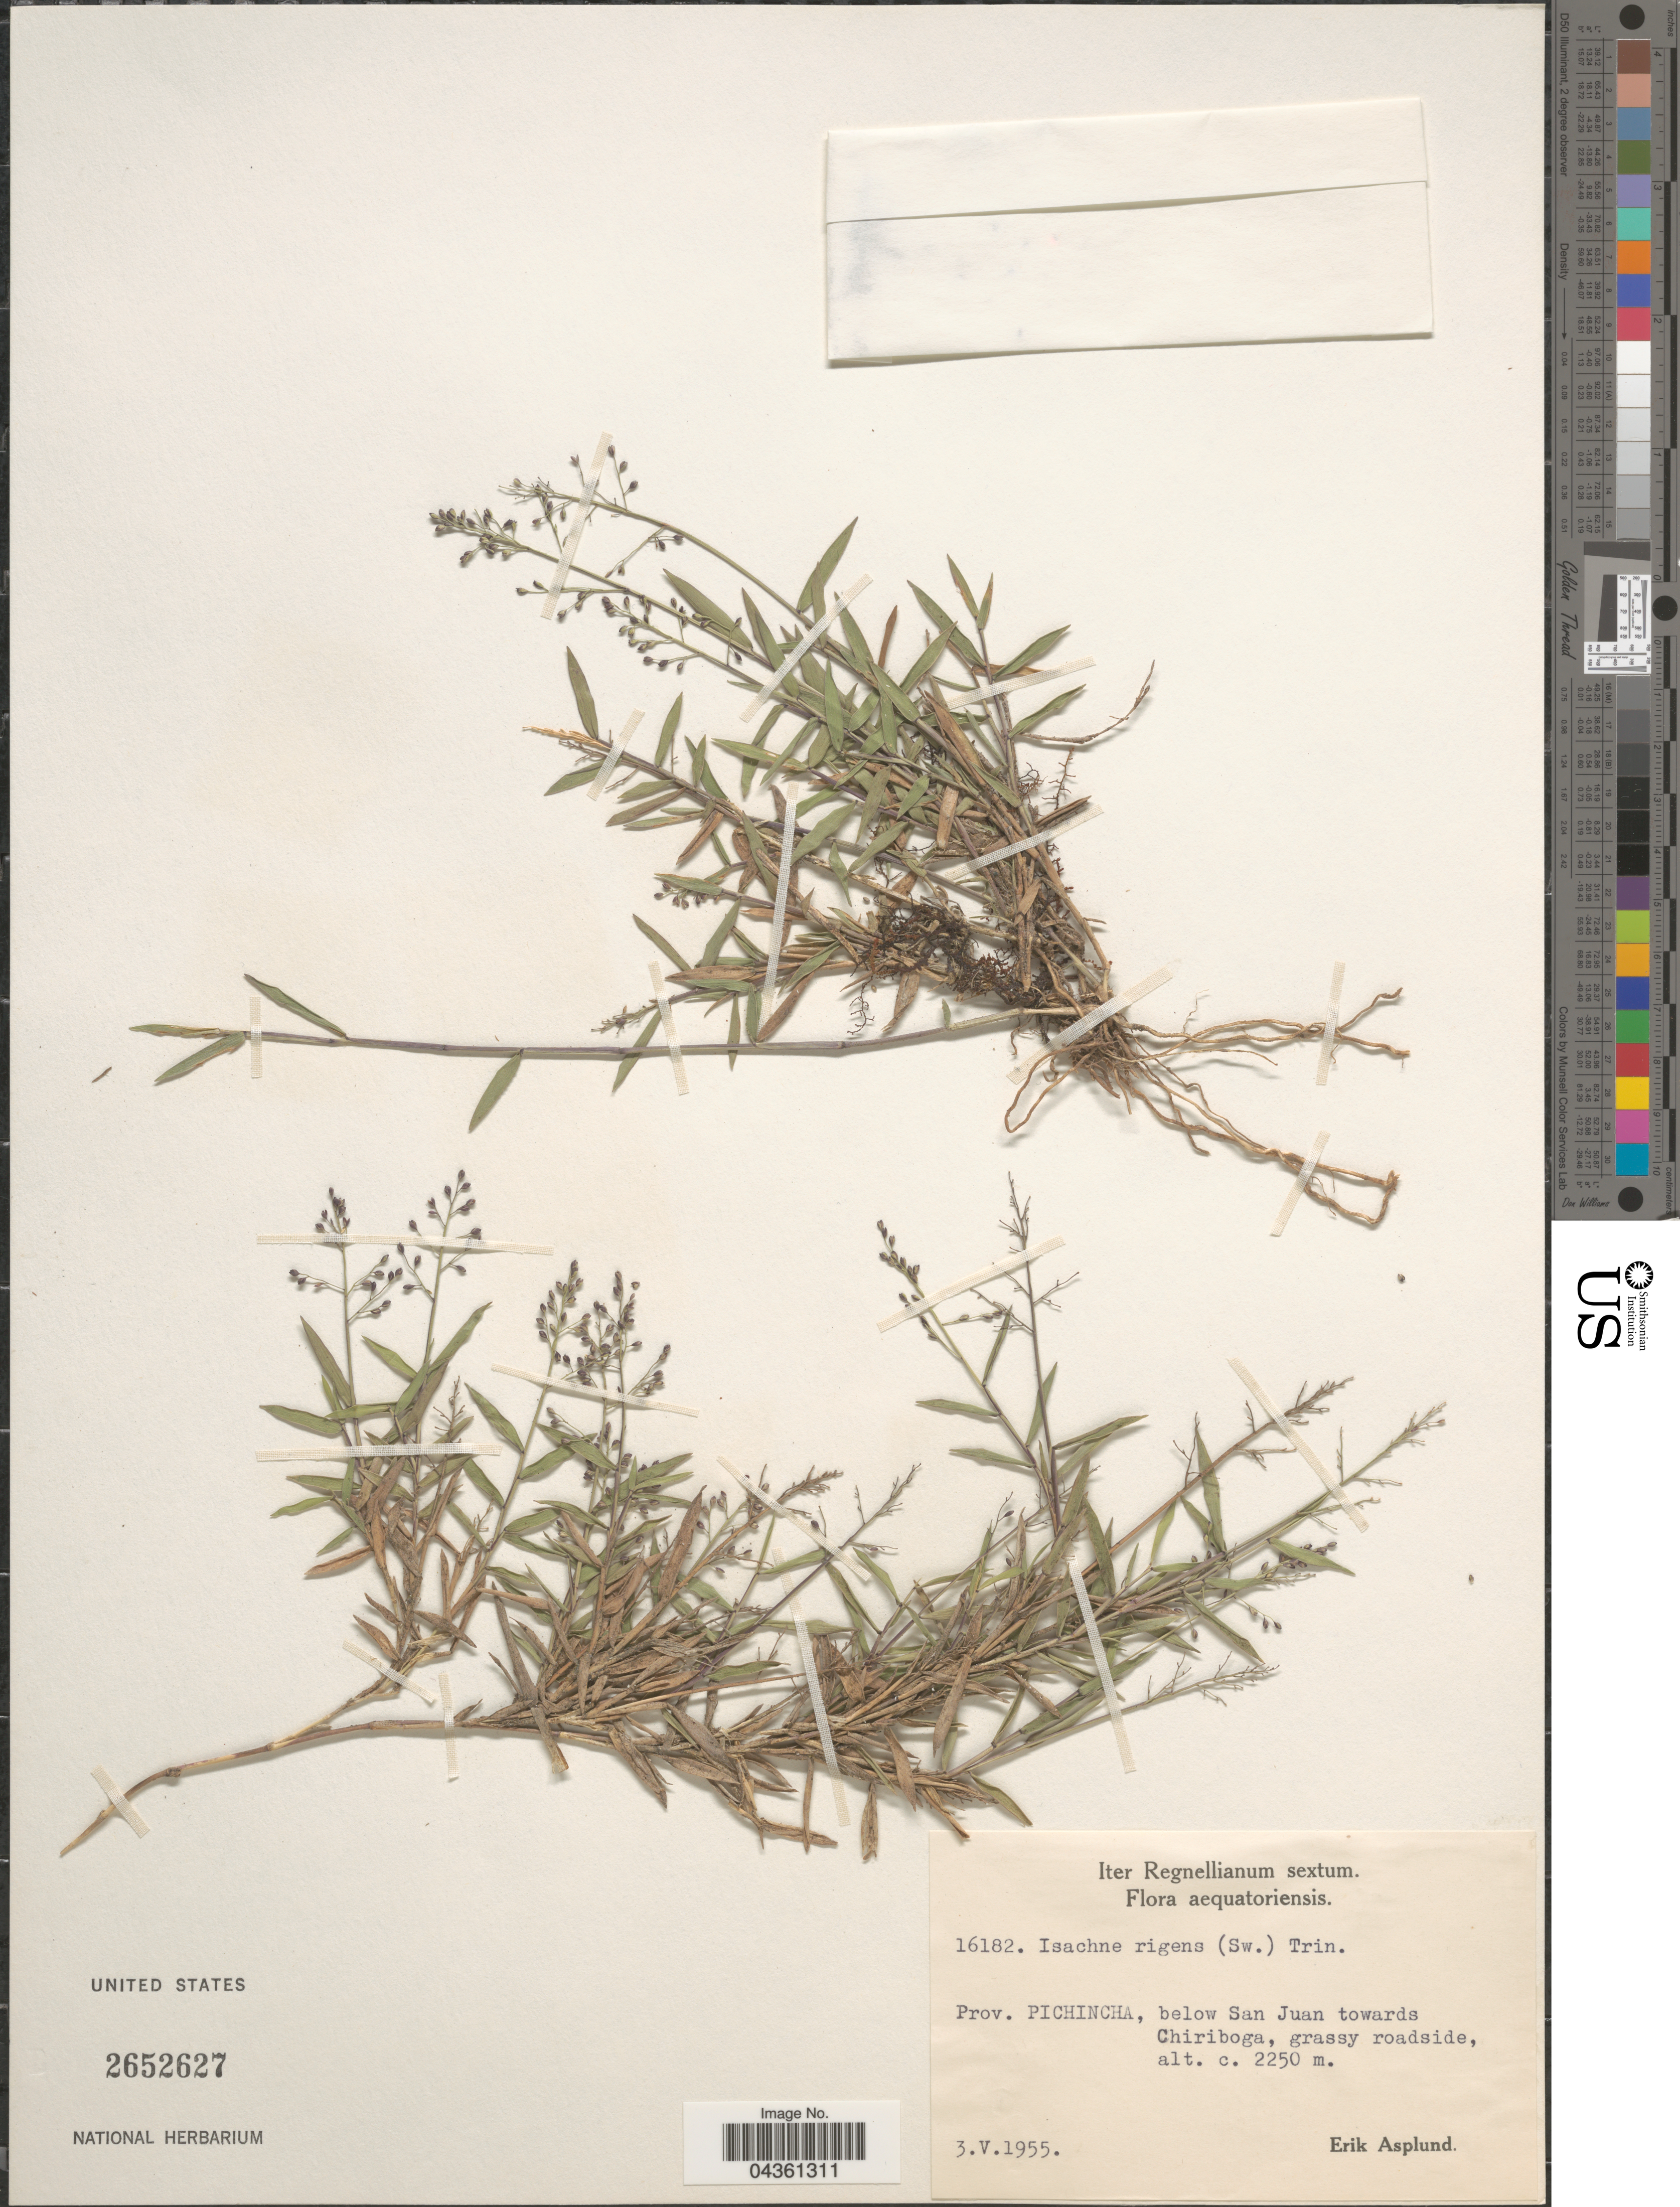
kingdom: Plantae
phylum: Tracheophyta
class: Liliopsida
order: Poales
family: Poaceae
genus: Isachne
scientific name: Isachne rigens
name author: (Sw.) Trin.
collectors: E. Asplund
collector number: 16182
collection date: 1955-05-03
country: Ecuador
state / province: Pichincha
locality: Iter Regnellianum sextum. Below San Juan towards Chiriboga, grassy roadside.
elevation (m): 2250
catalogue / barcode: US 2652627